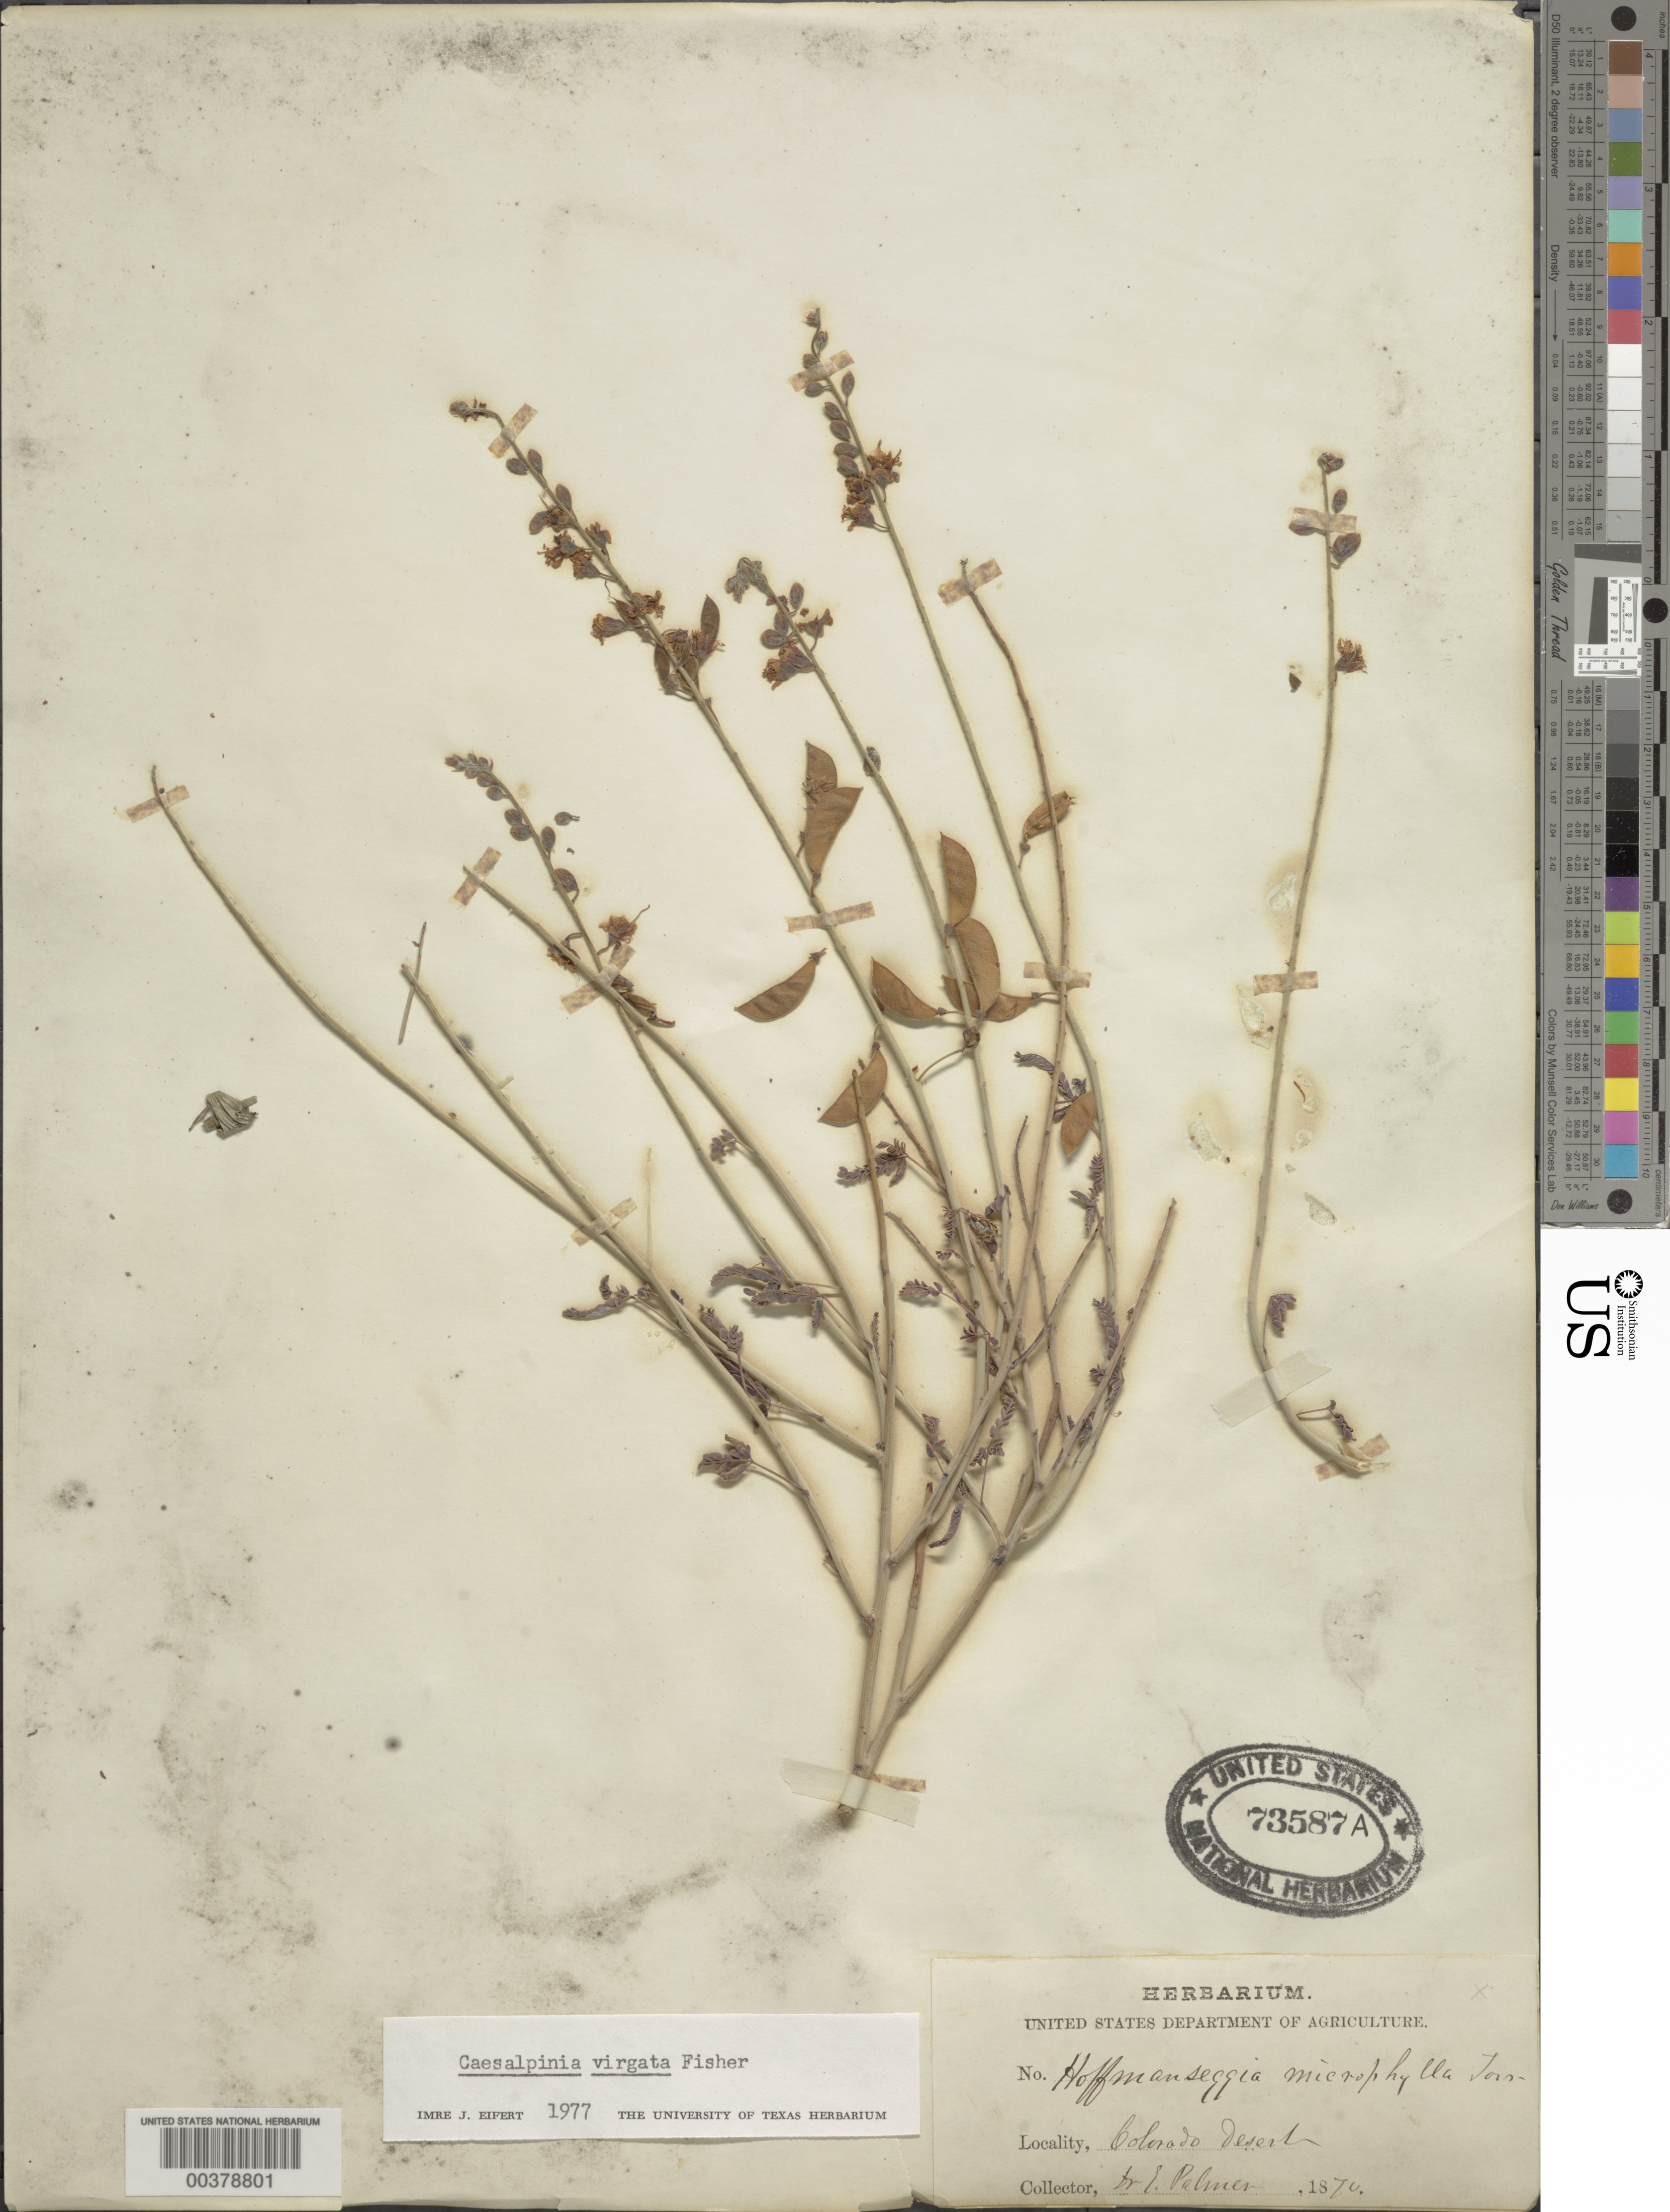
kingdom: Plantae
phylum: Tracheophyta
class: Magnoliopsida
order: Fabales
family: Fabaceae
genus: Hoffmannseggia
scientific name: Hoffmannseggia microphylla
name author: Torr.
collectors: E. Palmer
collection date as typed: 1870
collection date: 1870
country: United States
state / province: California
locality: Colorado desert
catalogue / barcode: US 73587A